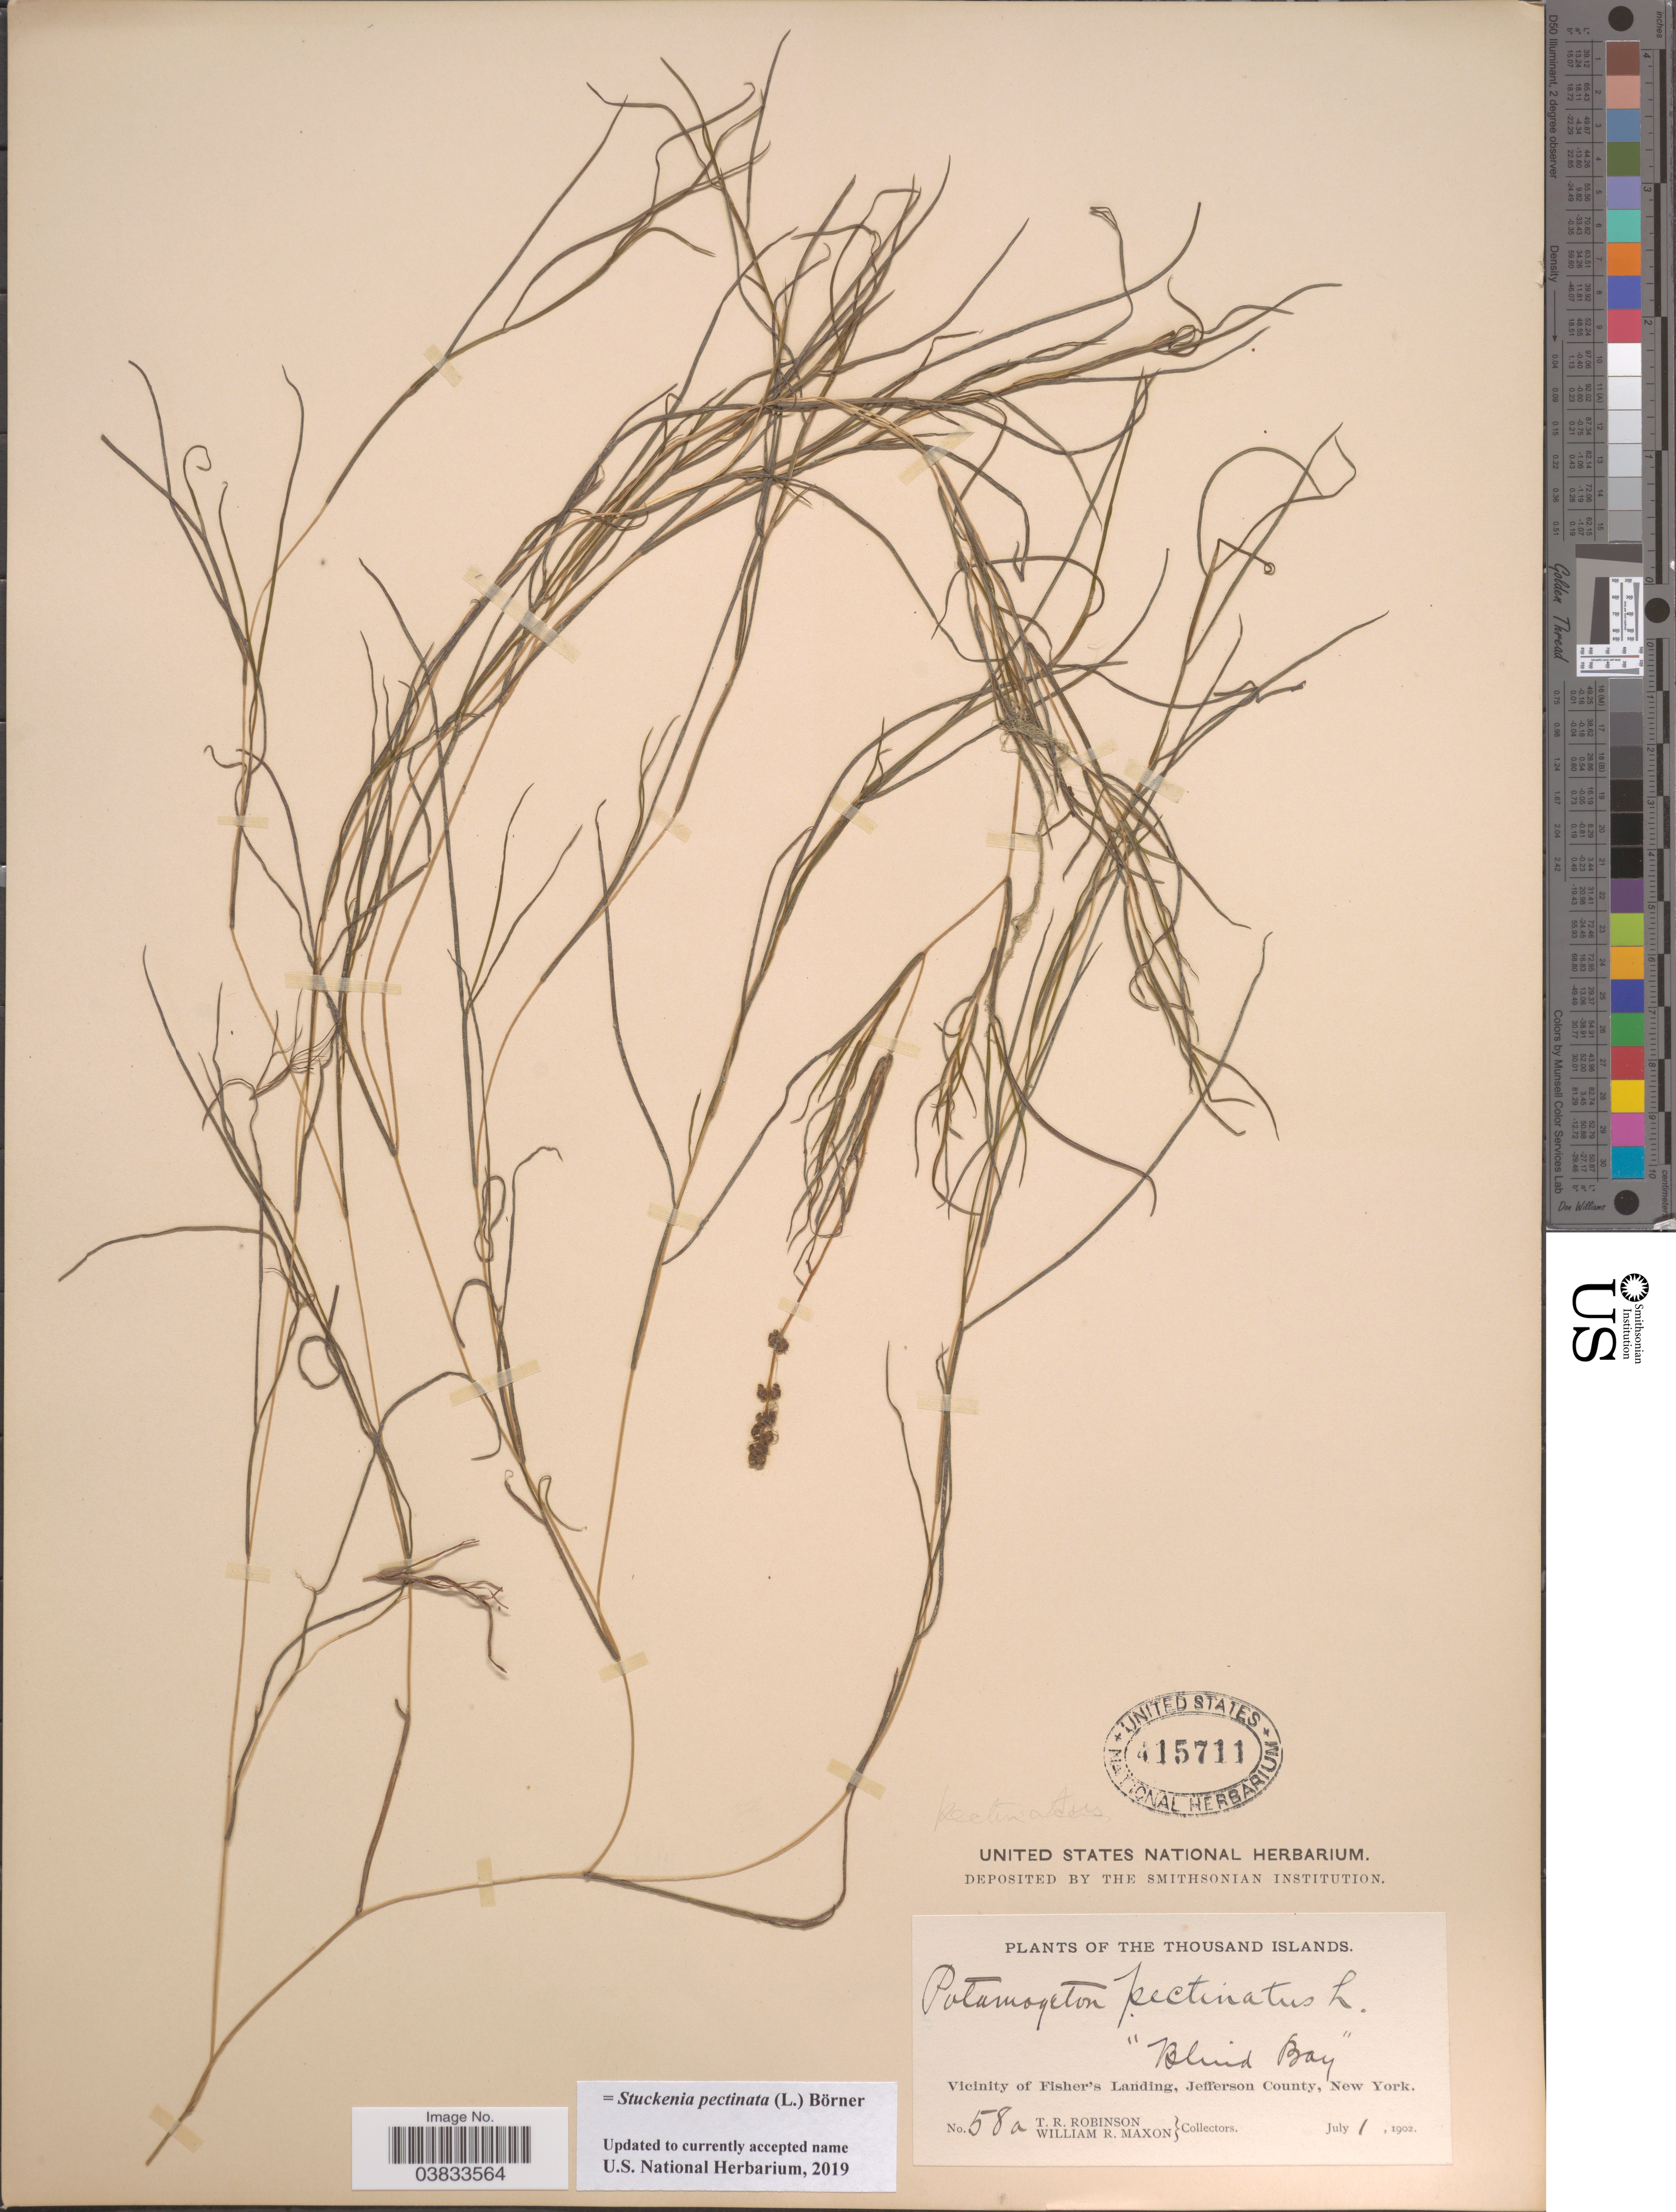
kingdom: Plantae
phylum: Tracheophyta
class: Liliopsida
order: Alismatales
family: Potamogetonaceae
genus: Stuckenia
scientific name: Stuckenia pectinata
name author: (L.) Börner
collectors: T. R. Robinson & W. R. Maxon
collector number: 58a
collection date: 1902-07-01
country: United States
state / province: New York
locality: The Thousand Islands. Vicinity of Fisher's Landing, Jefferson County.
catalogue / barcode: US 415711